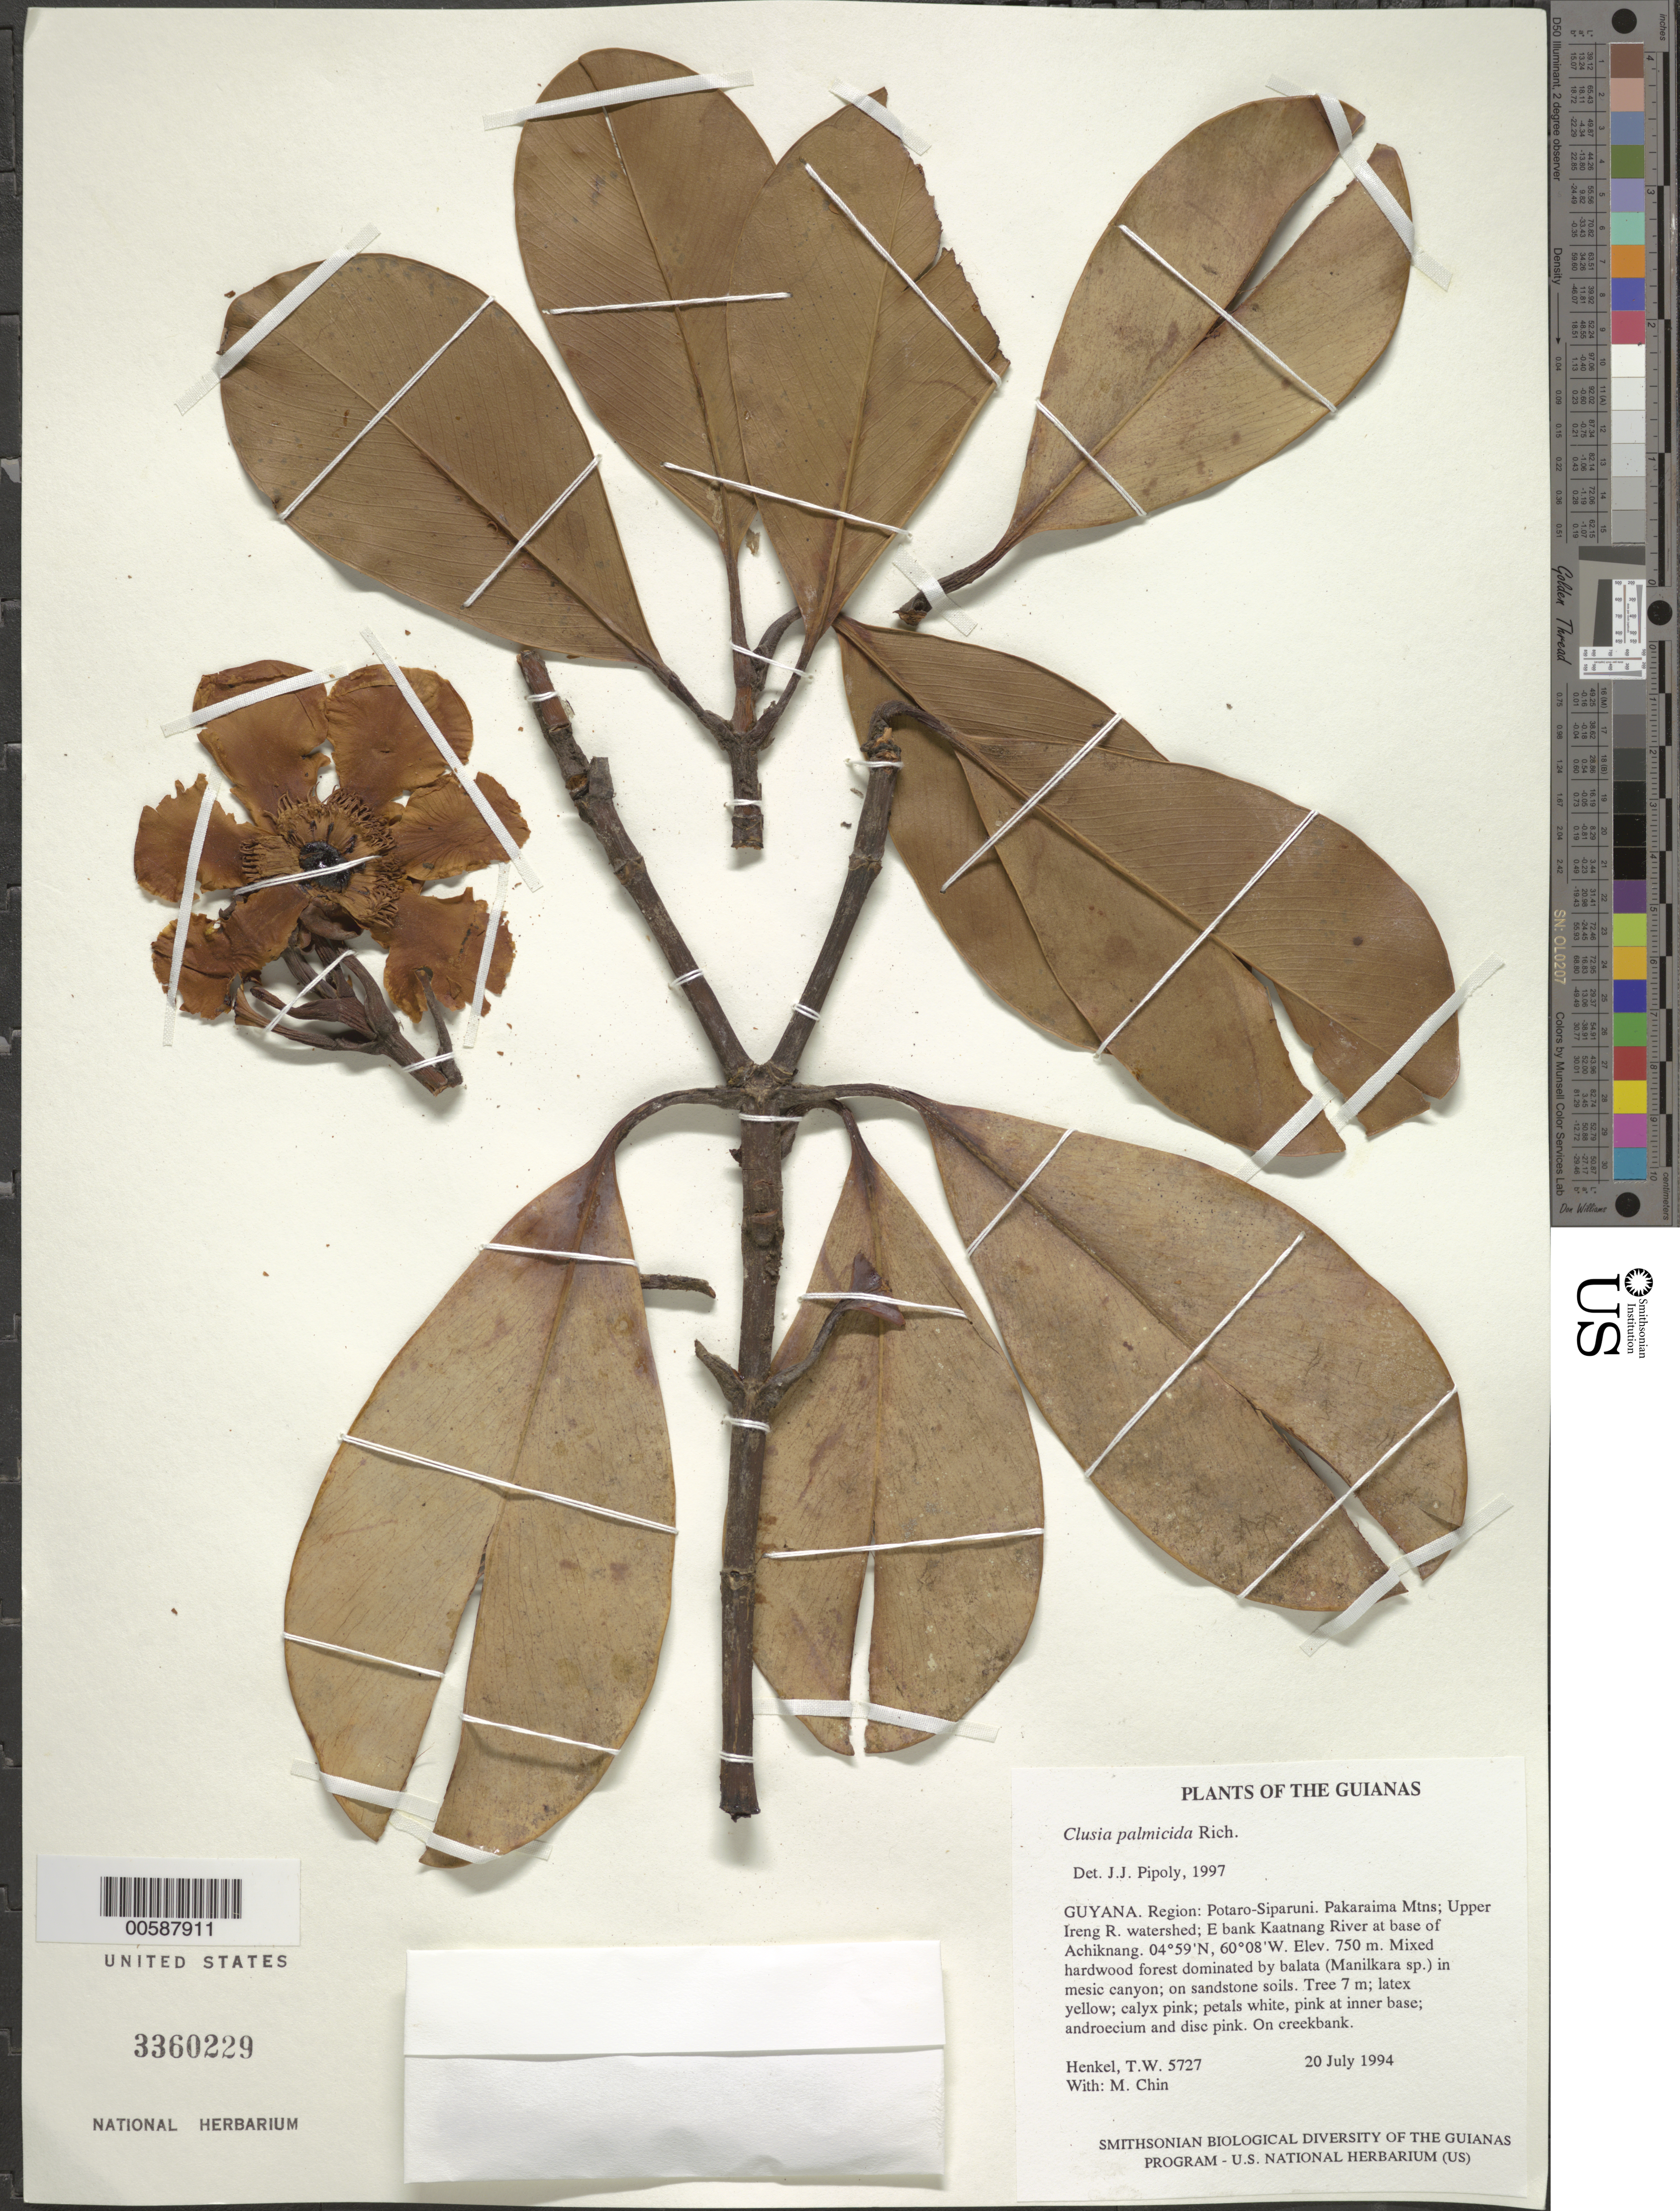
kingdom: Plantae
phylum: Tracheophyta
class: Magnoliopsida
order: Malpighiales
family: Clusiaceae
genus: Clusia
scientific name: Clusia palmicida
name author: Rich.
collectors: T. Henkel & M. Chin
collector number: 5727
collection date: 1994-07-20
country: Guyana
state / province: Potaro-Siparuni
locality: Region: Potaro-Siparuni. Pakaraima Mtns; Upper Ireng R. watershed; E bank Kaatnang River at base of Achiknang. Guianas.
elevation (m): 750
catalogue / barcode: US 3360229